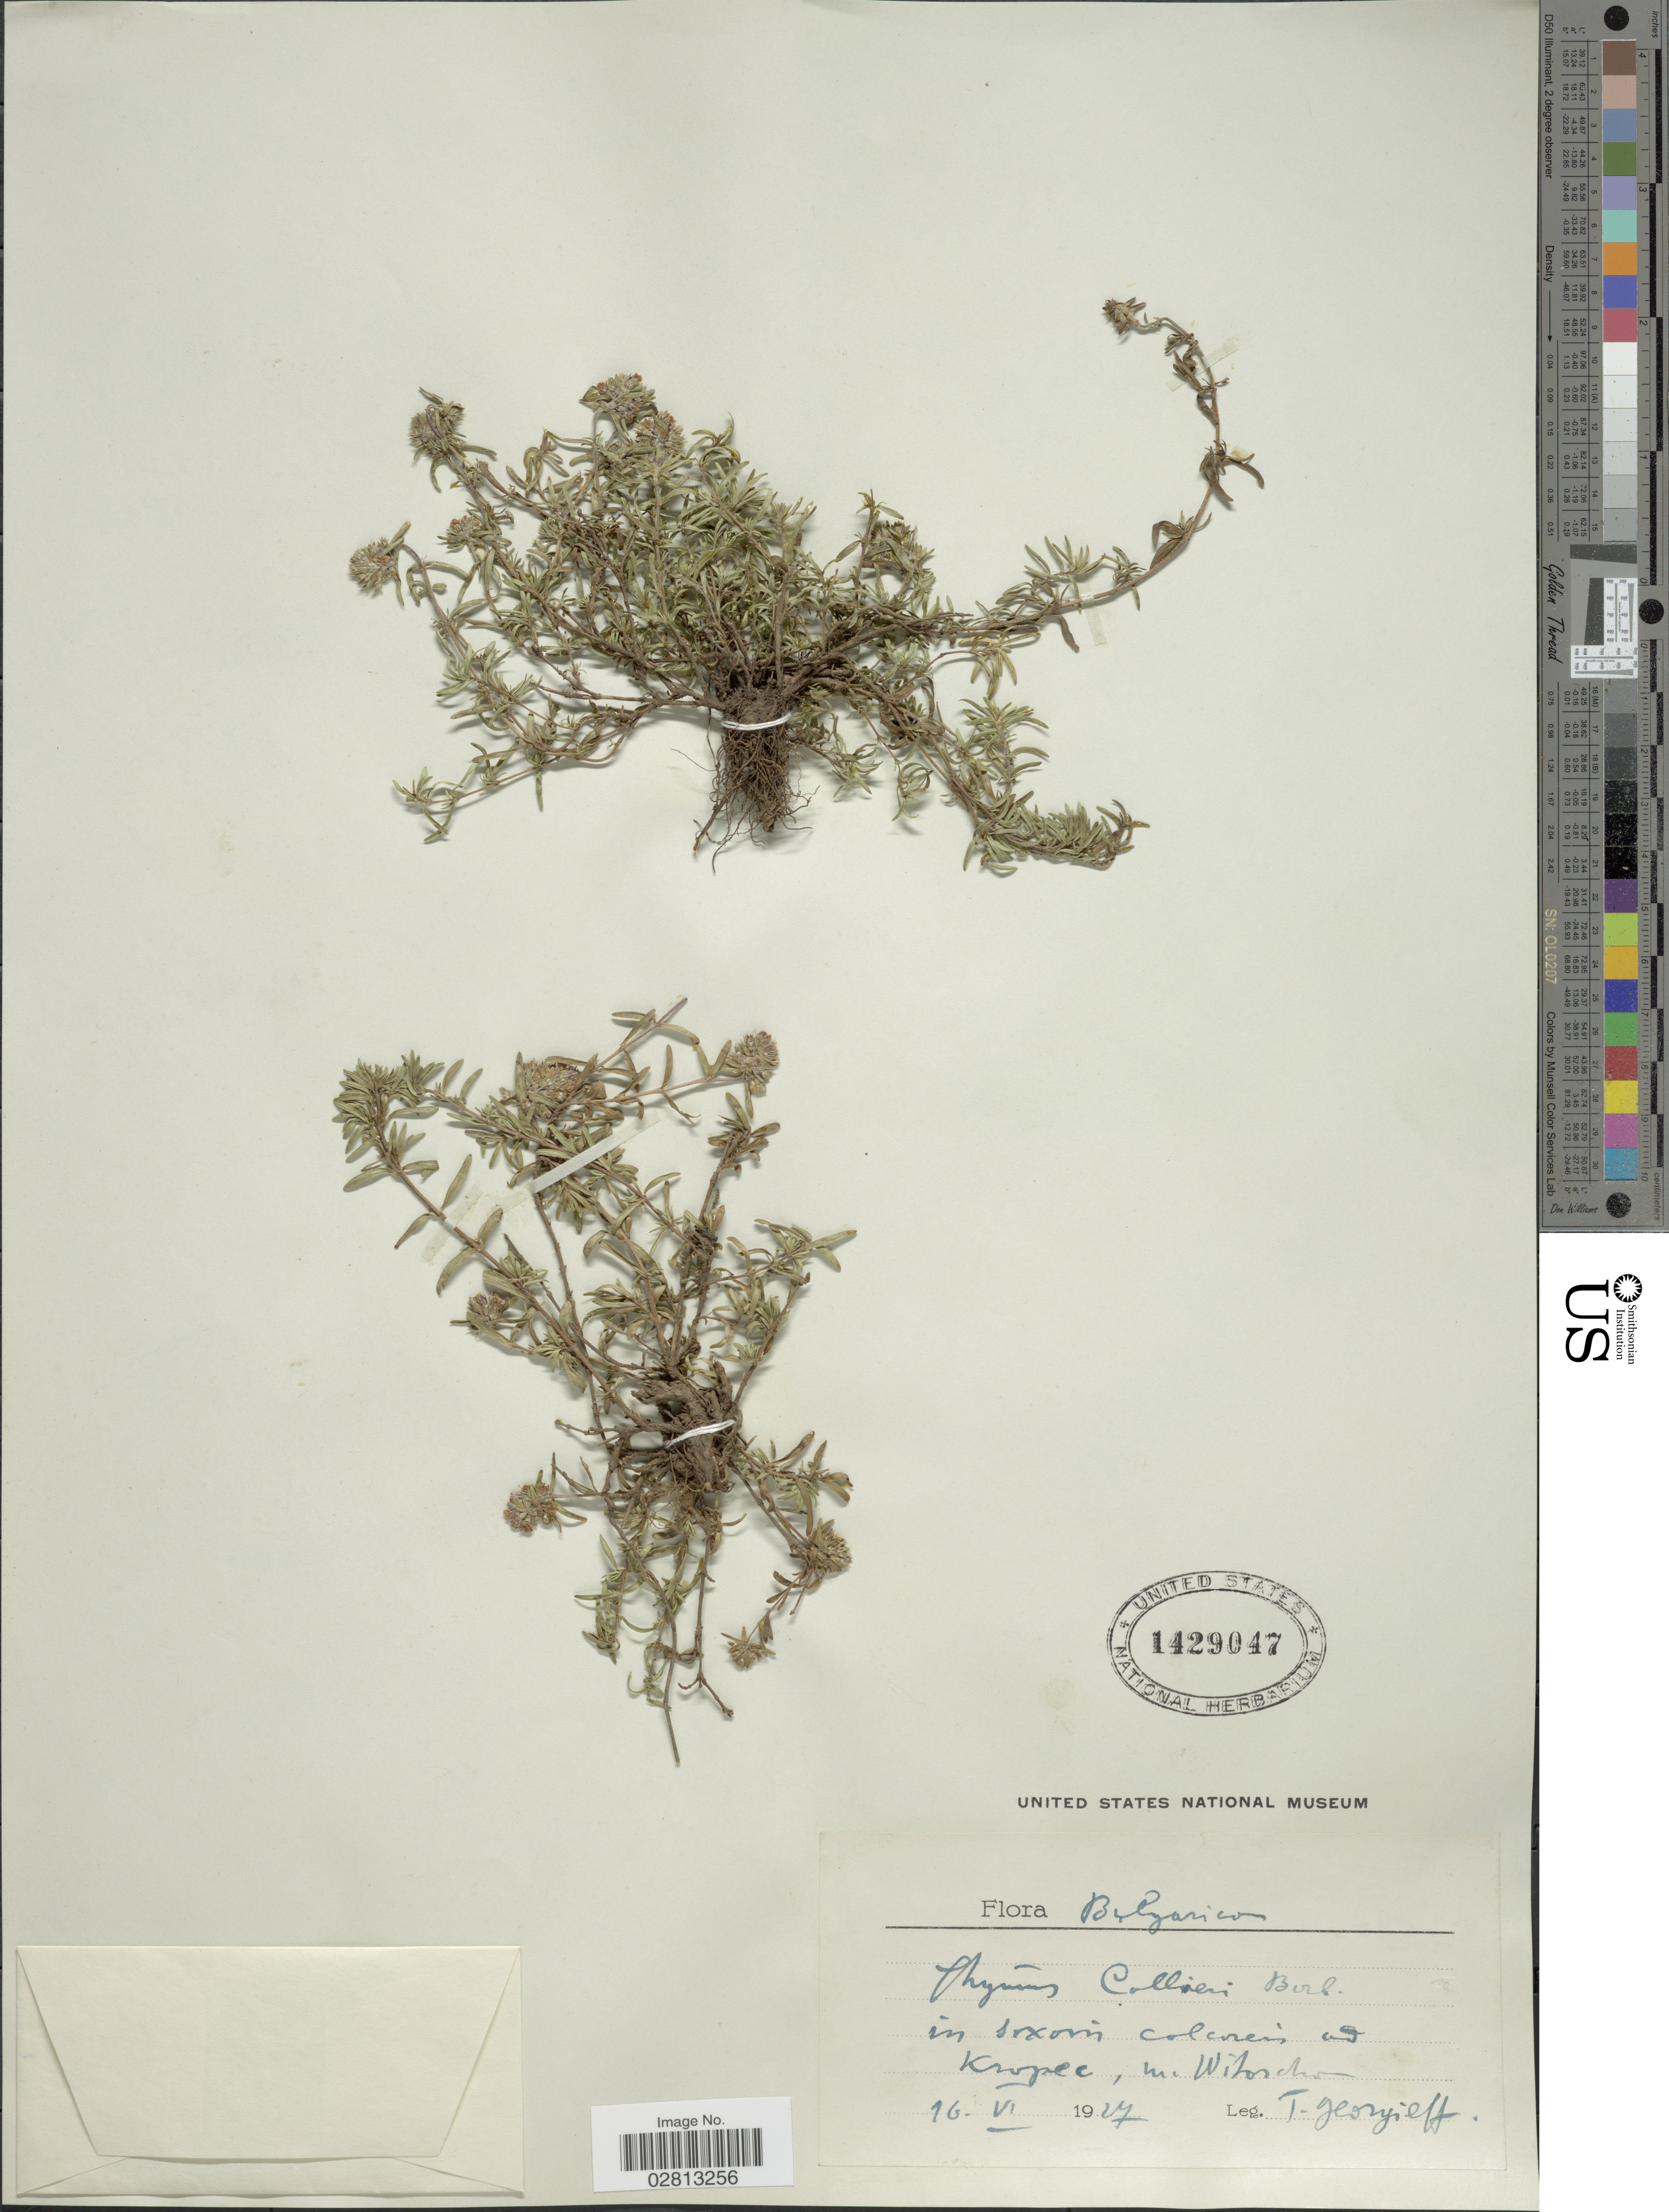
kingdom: Plantae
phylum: Tracheophyta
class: Magnoliopsida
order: Lamiales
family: Lamiaceae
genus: Thymus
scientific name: Thymus collinus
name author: M. Bieb.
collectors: T. Georgieff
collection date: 1927-06-16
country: Bulgaria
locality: In saxosis calcareis ad Kropec [interpreted], m. Wilorchew [interpreted].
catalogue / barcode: US 1429047